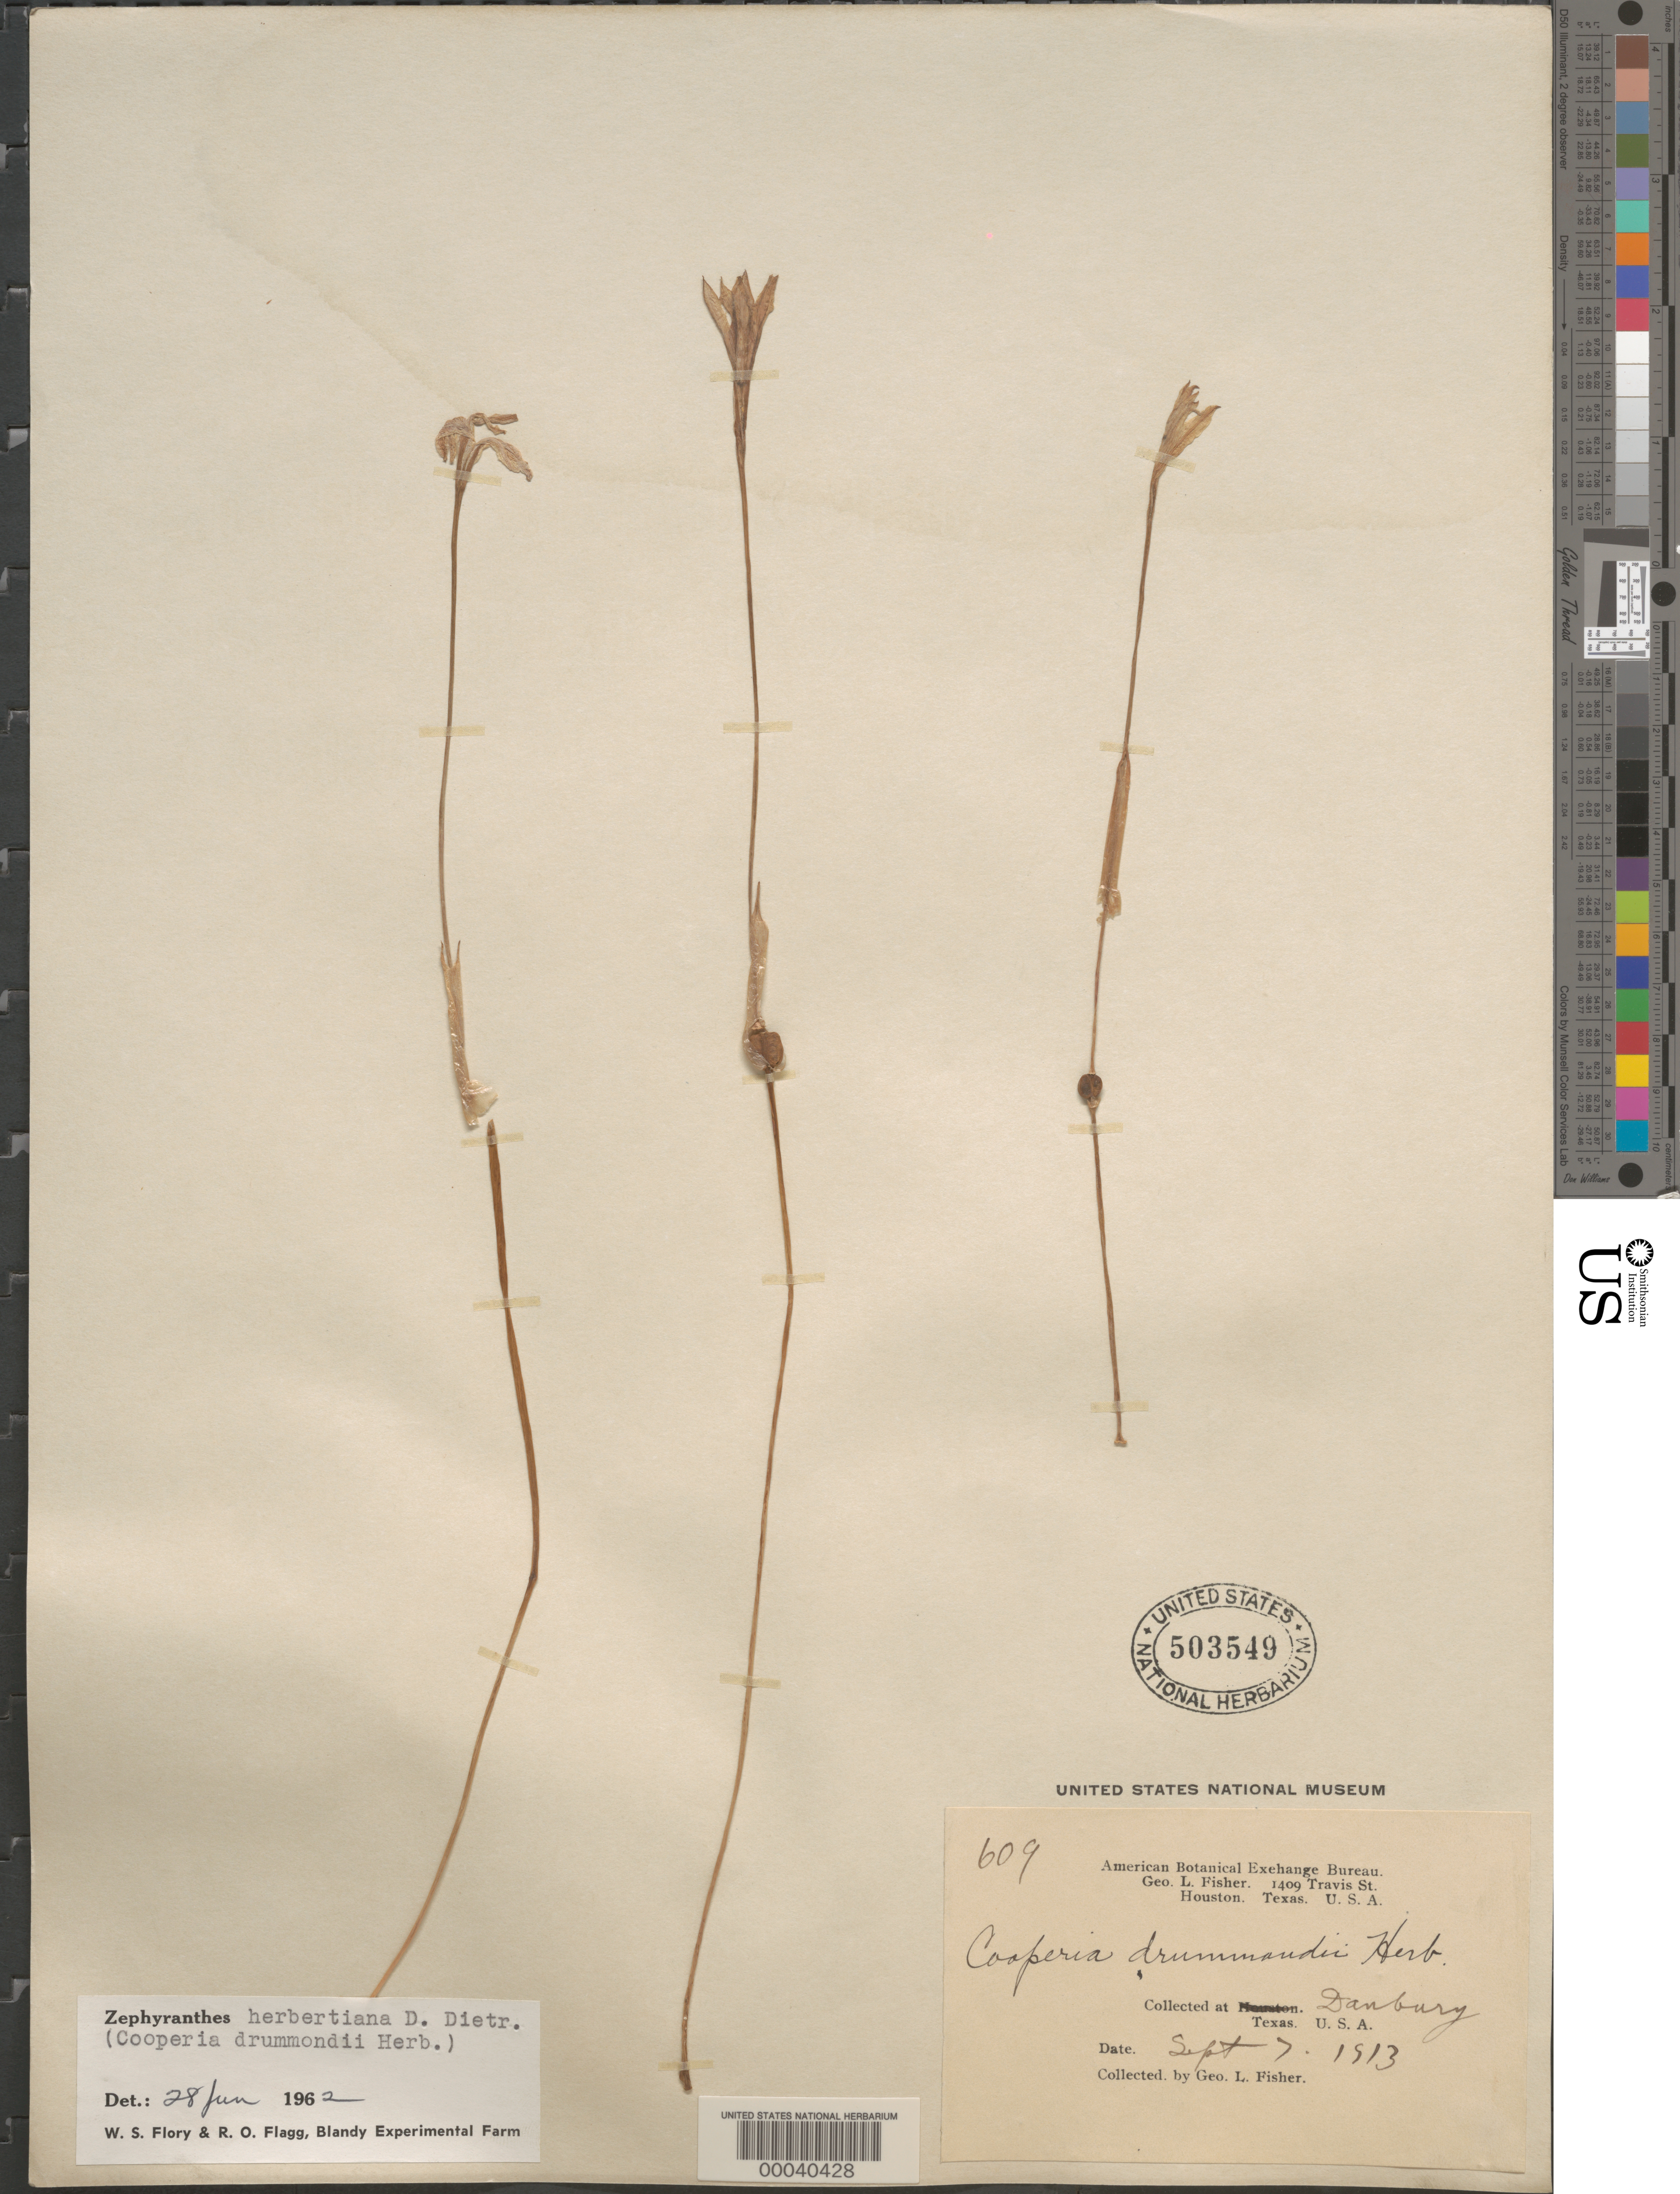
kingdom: Plantae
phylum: Tracheophyta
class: Liliopsida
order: Asparagales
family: Amaryllidaceae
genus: Zephyranthes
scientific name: Zephyranthes herbertiana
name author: D. Dietr.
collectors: G. L. Fisher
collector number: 609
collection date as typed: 07 Sep 1913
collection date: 1913-09-07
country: United States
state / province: Texas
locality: Danbury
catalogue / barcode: US 503549